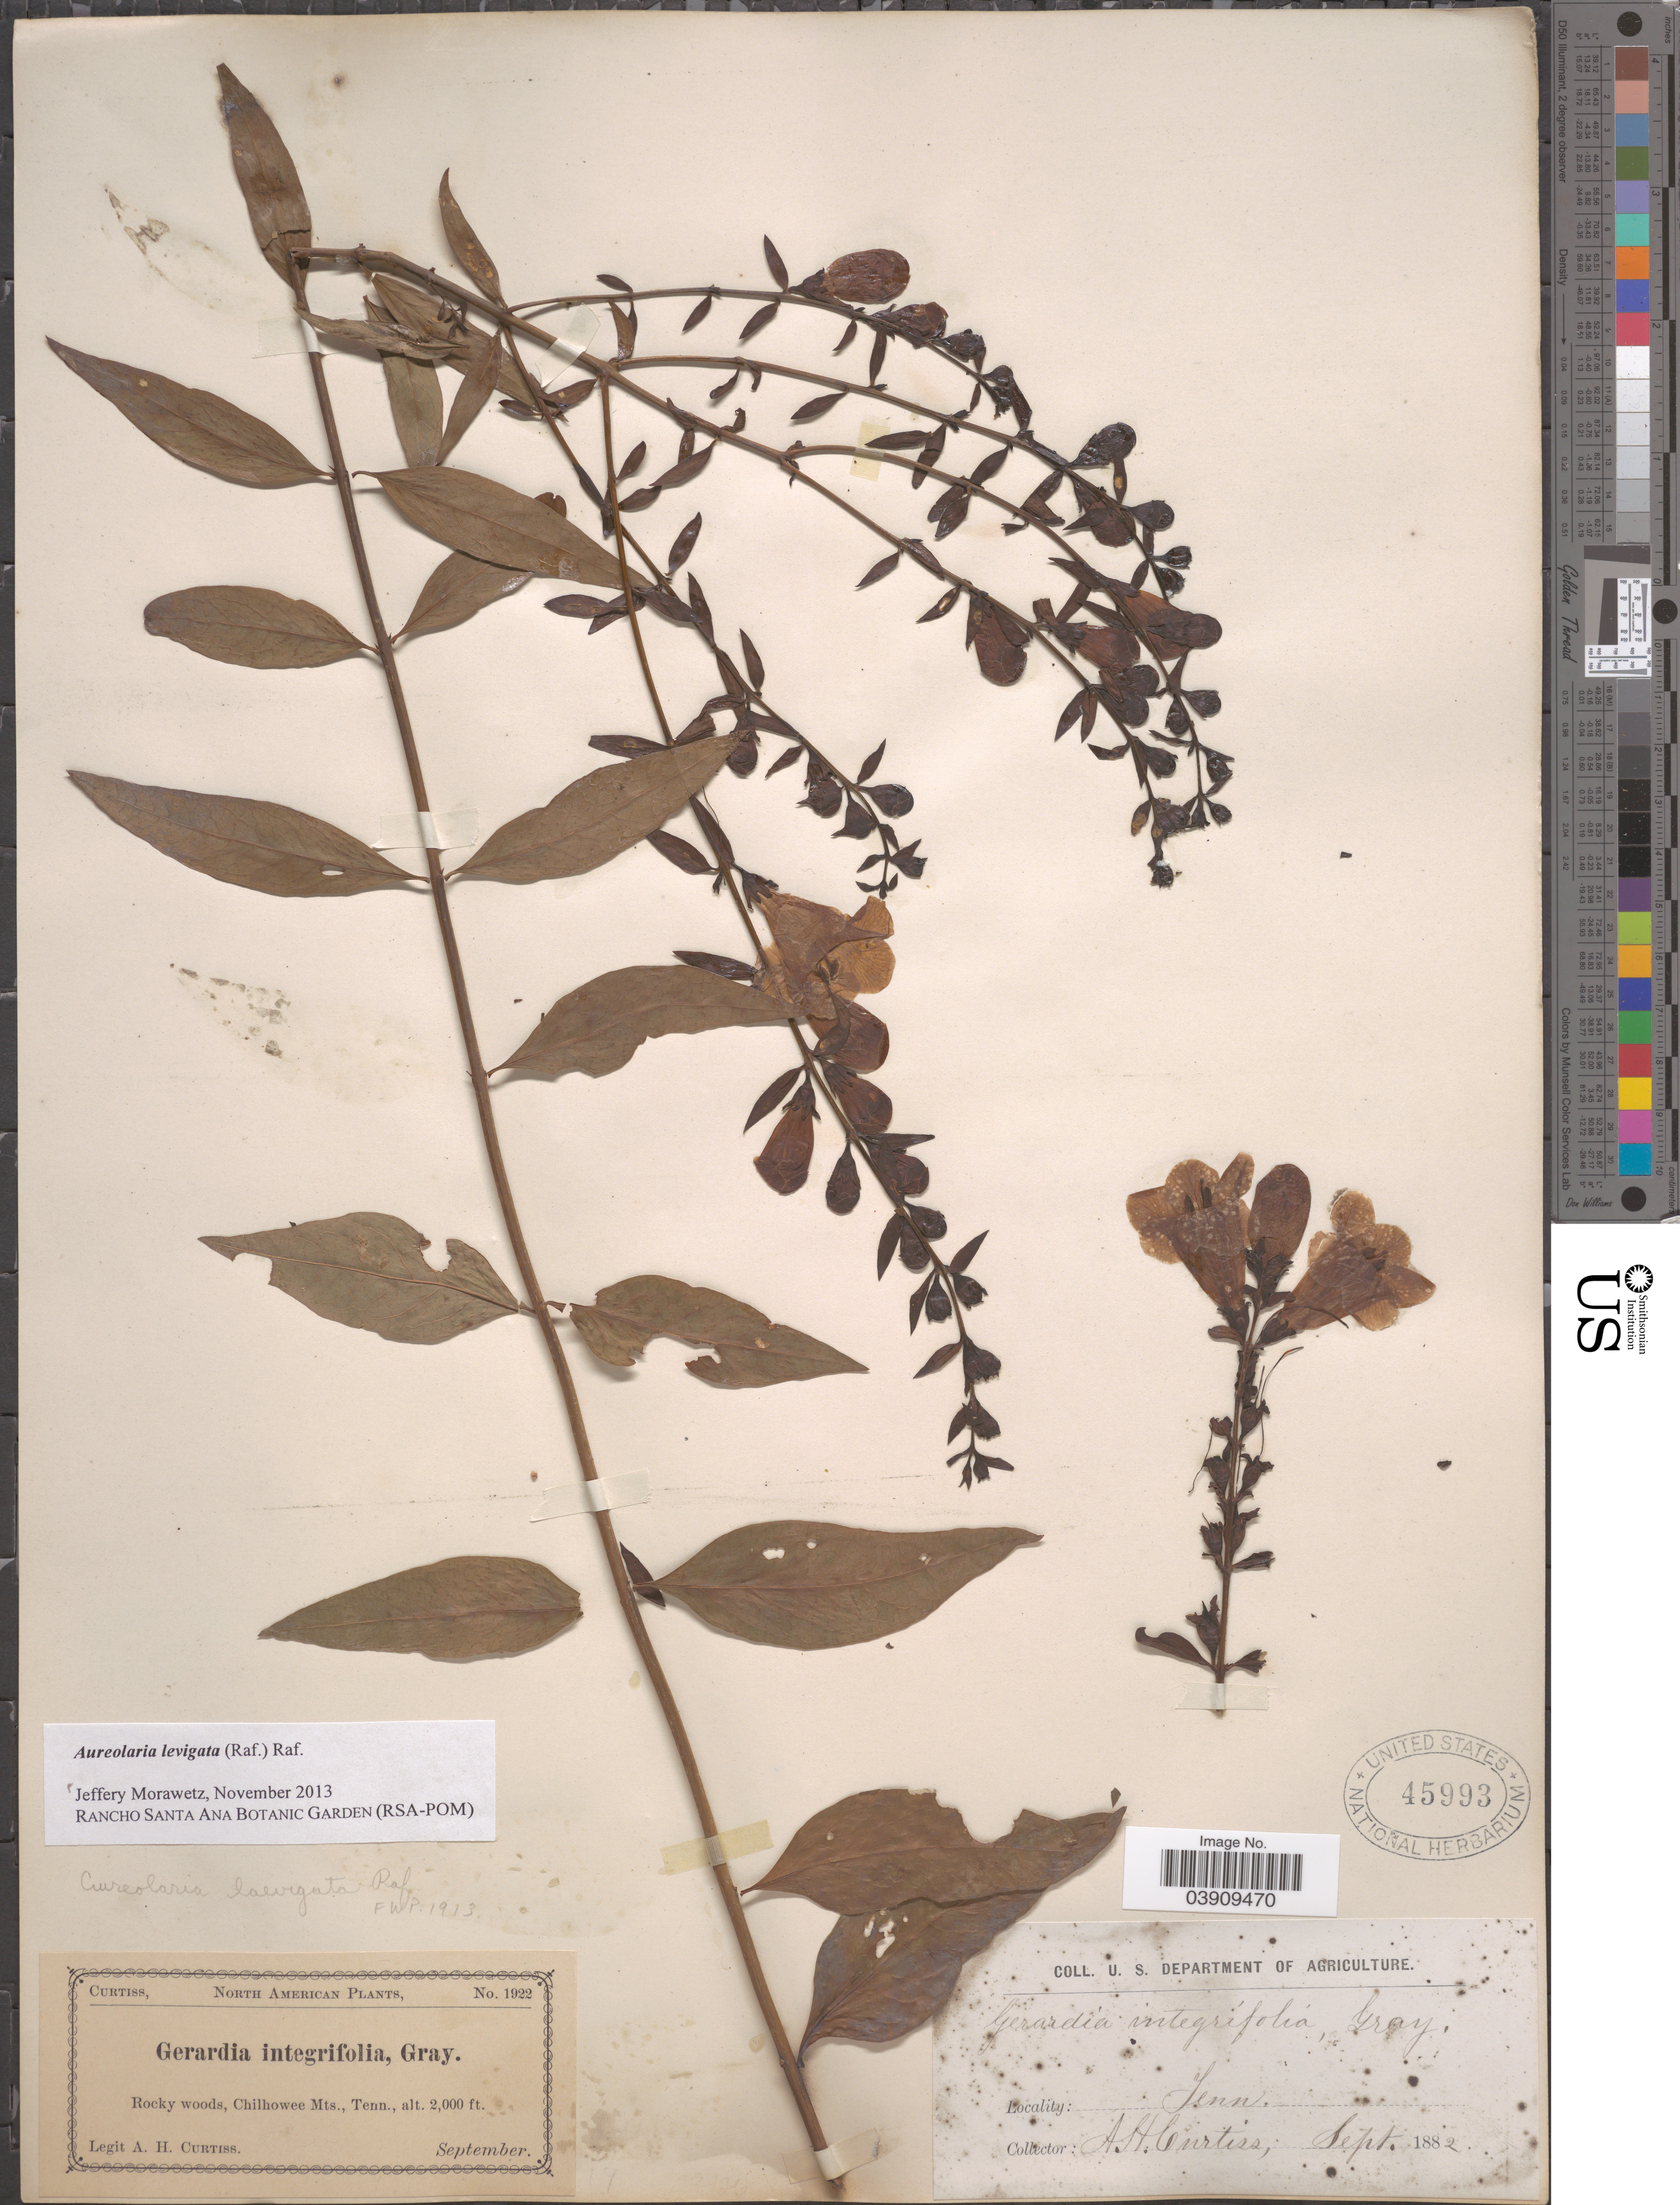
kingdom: Plantae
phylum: Tracheophyta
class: Magnoliopsida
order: Lamiales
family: Orobanchaceae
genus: Aureolaria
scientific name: Aureolaria laevigata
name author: (Raf.) Raf.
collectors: A. H. Curtiss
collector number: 1922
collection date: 1882-09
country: United States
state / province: Tennessee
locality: Chilhowee Mts.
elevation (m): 610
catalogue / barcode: US 45993